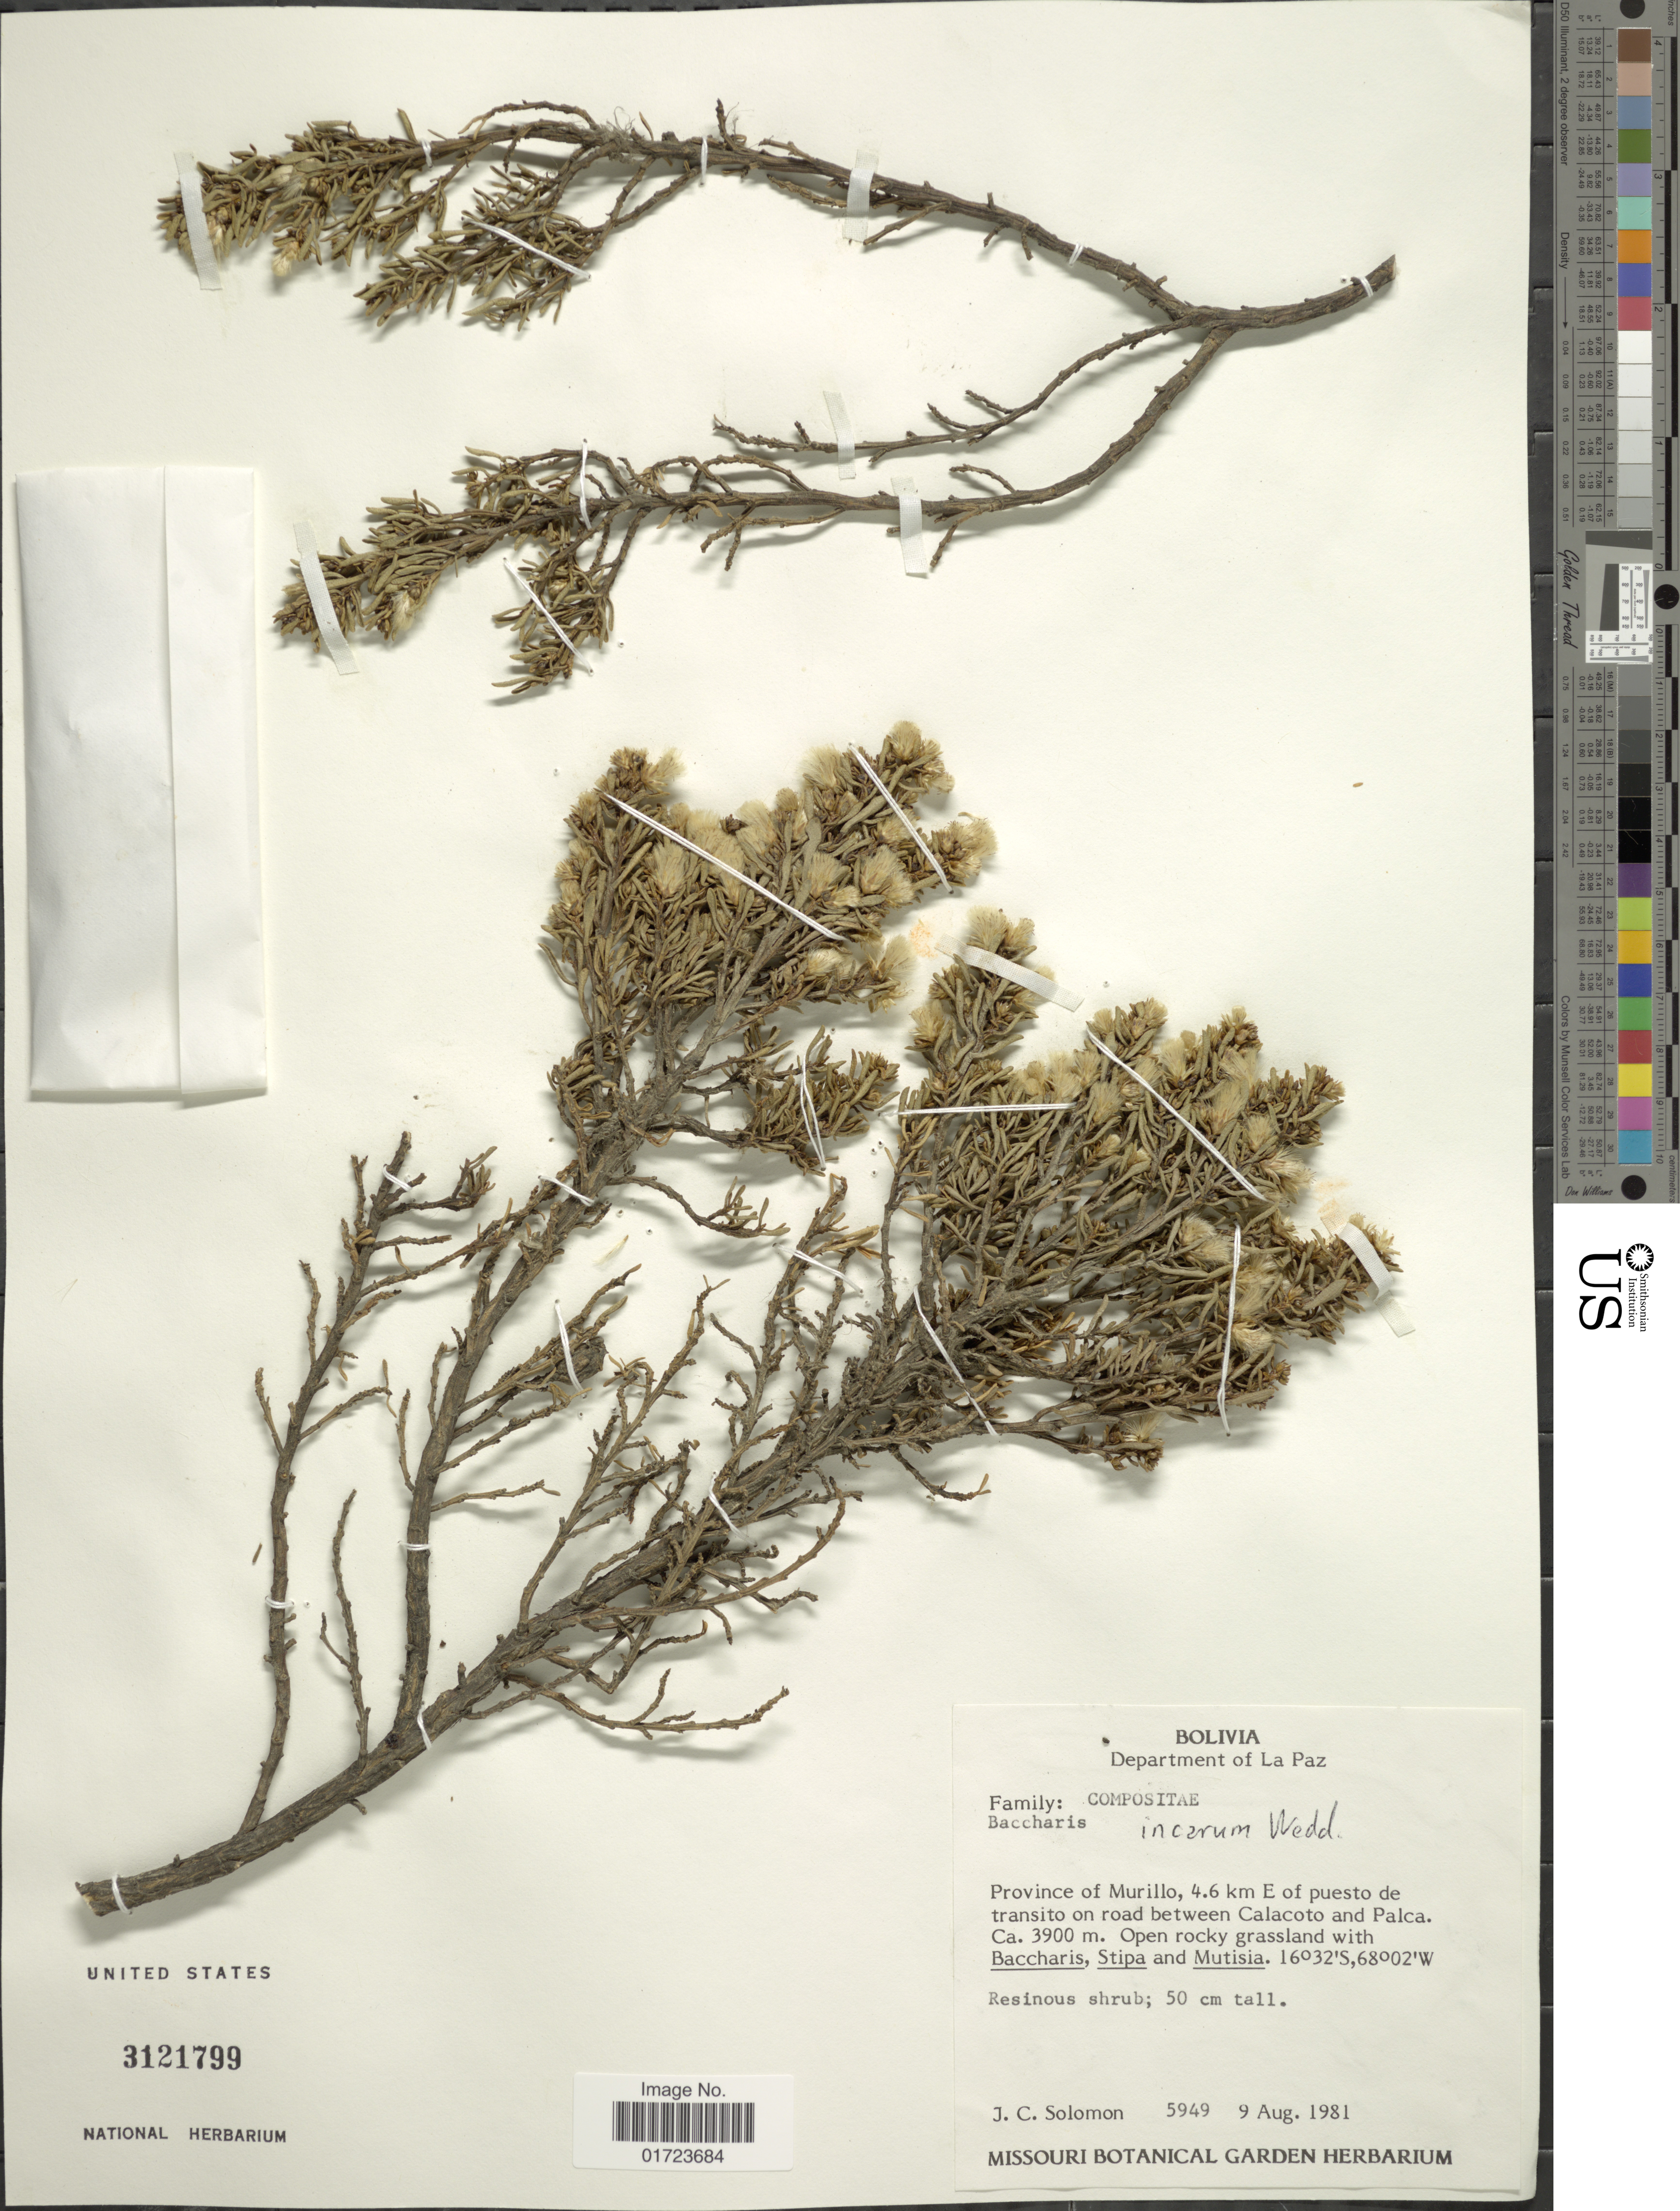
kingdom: Plantae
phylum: Tracheophyta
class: Magnoliopsida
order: Asterales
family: Asteraceae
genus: Baccharis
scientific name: Baccharis tola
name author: Phil.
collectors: J. C. Solomon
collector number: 5949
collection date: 1981-08-09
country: Bolivia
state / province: La Paz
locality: Department of La Paz. Province of Murillo, 4.6 km E of puesto de transito on road between Calacoto and Palca.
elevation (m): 3900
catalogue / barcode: US 3121799